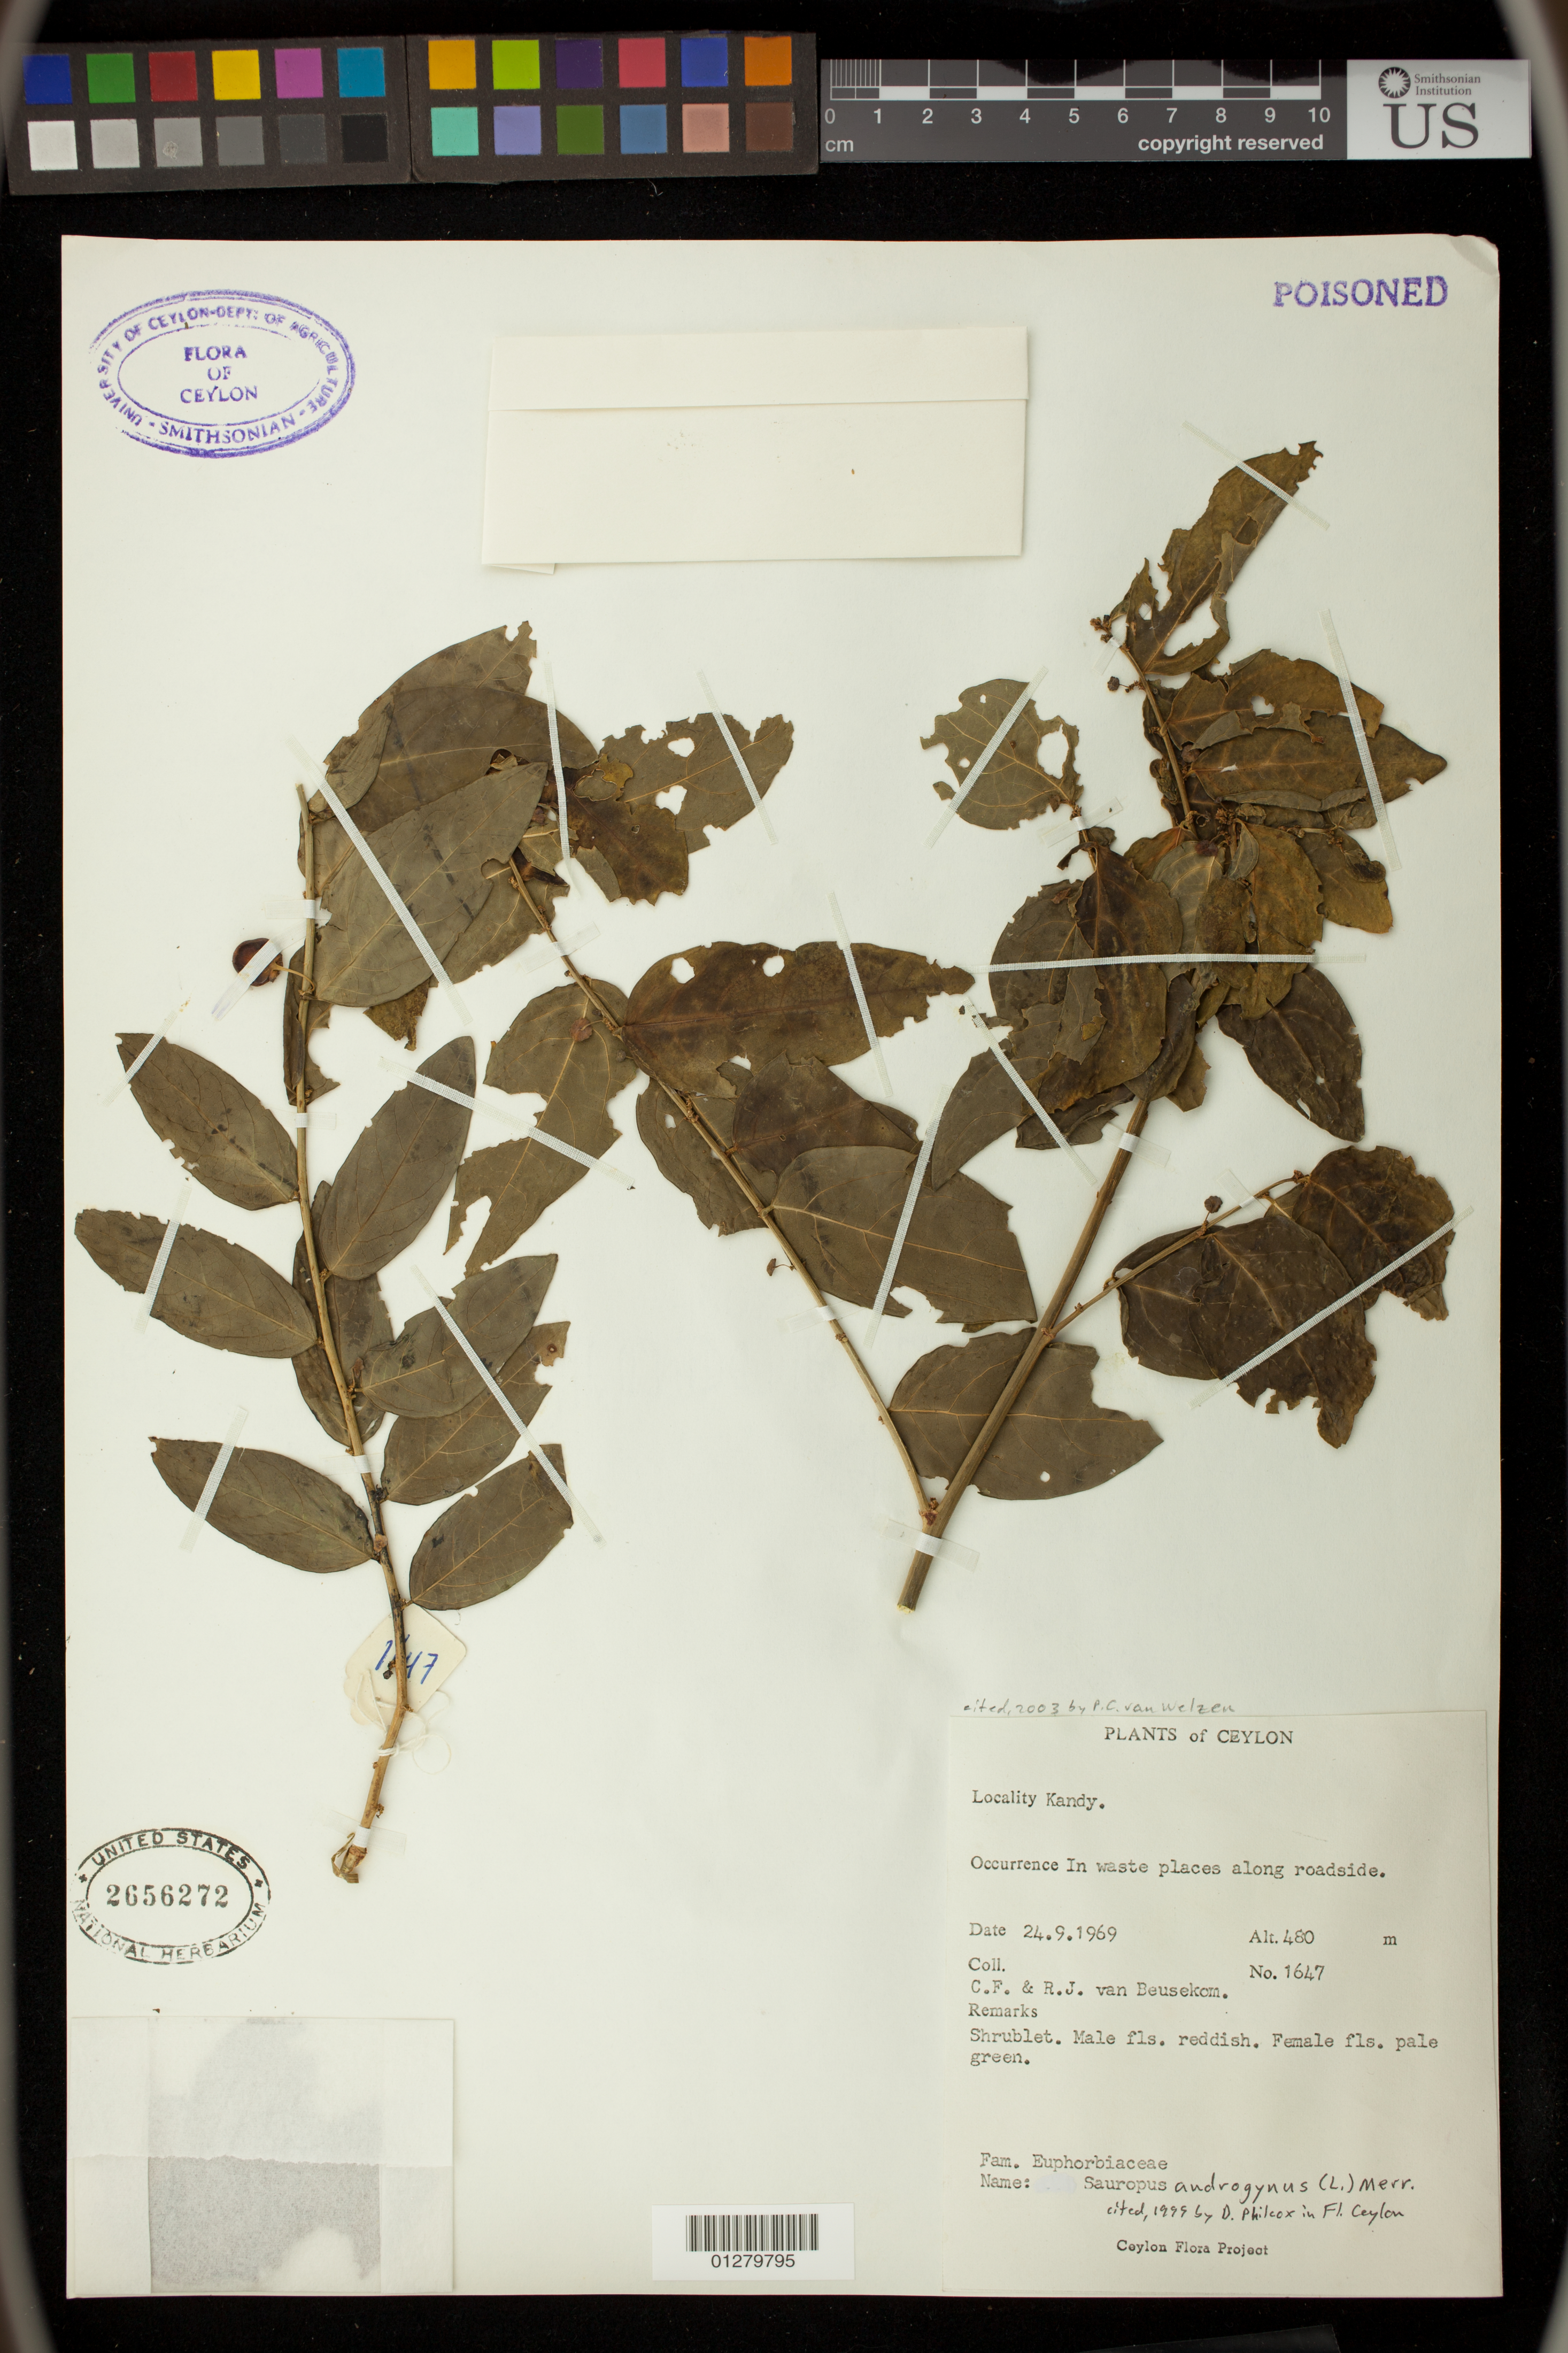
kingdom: Plantae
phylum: Tracheophyta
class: Magnoliopsida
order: Malpighiales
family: Phyllanthaceae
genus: Sauropus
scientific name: Sauropus androgynus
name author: (L.) Merr.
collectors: C. F. Beusekom & R. Van Beusekom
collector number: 1647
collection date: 1969-09-24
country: Sri Lanka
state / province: Central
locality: Kandy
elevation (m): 480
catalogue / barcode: US 2656272